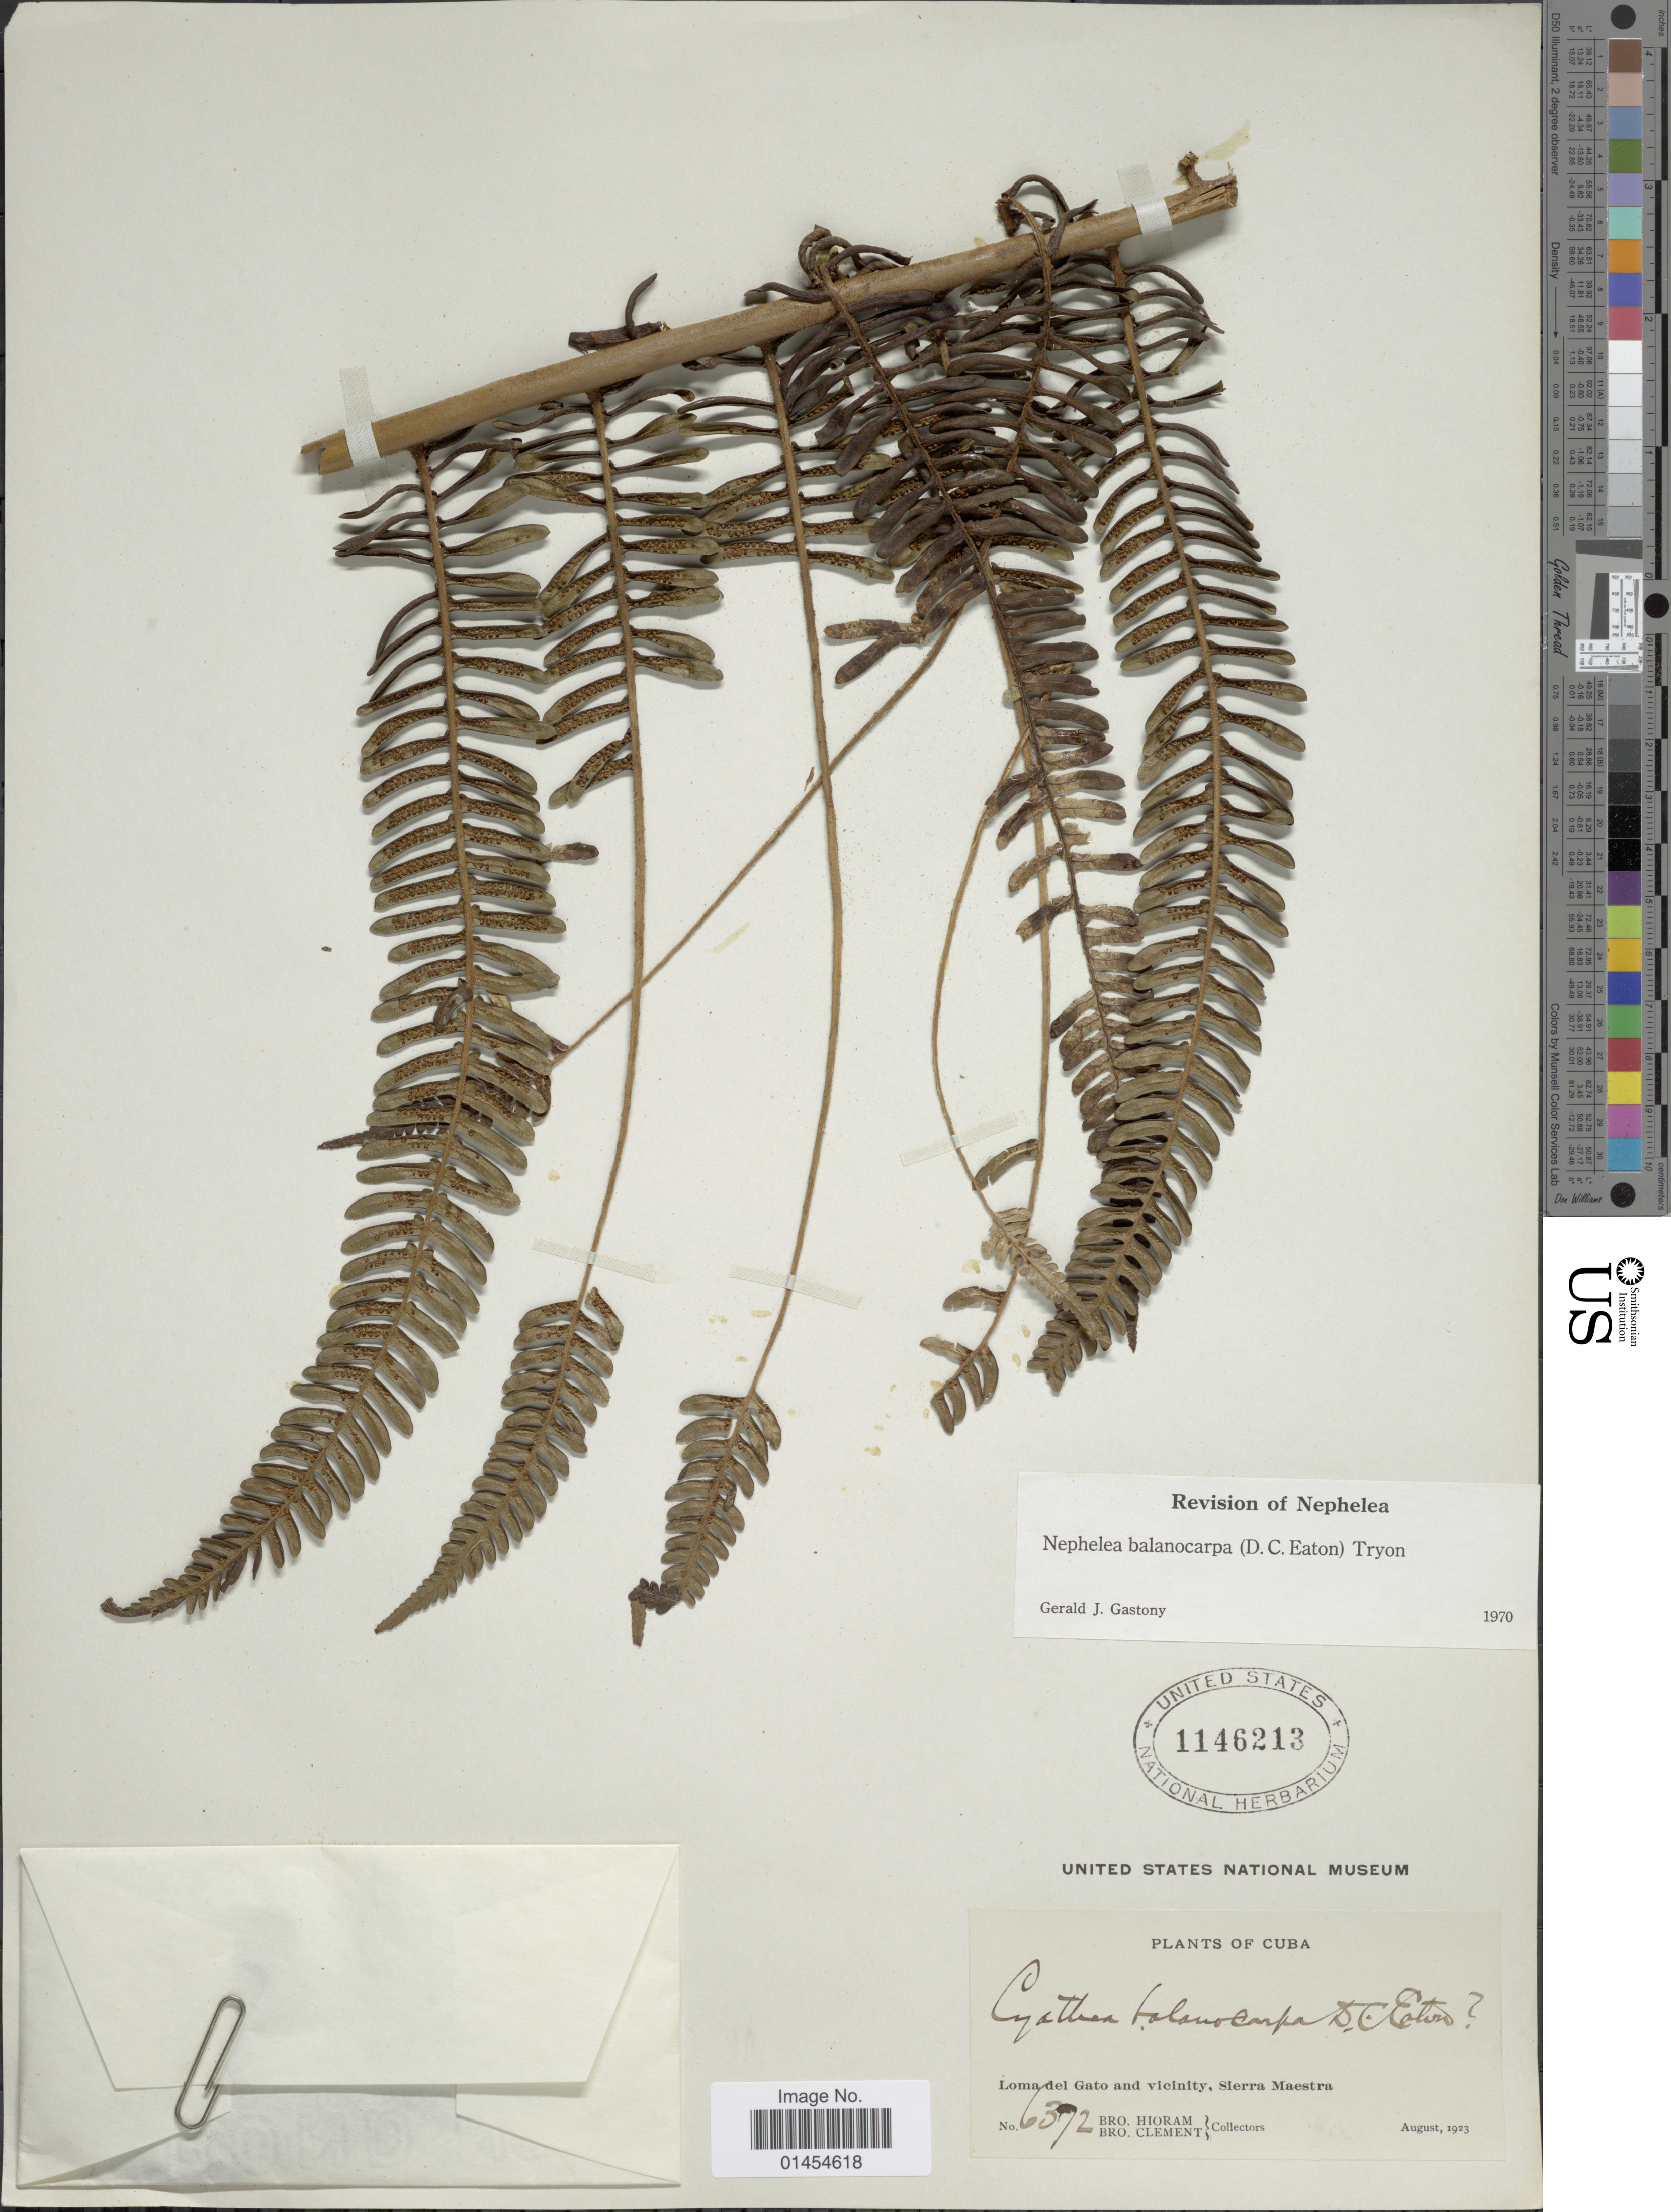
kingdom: Plantae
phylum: Tracheophyta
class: Polypodiopsida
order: Cyatheales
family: Cyatheaceae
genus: Alsophila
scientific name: Alsophila balanocarpa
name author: (D.C. Eaton) D.S. Conant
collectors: Bro. Hioram & B. Clement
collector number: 6372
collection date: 1923-08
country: Cuba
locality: Loma del Gato and vicinity, Sierra Maestra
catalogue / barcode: US 1146213